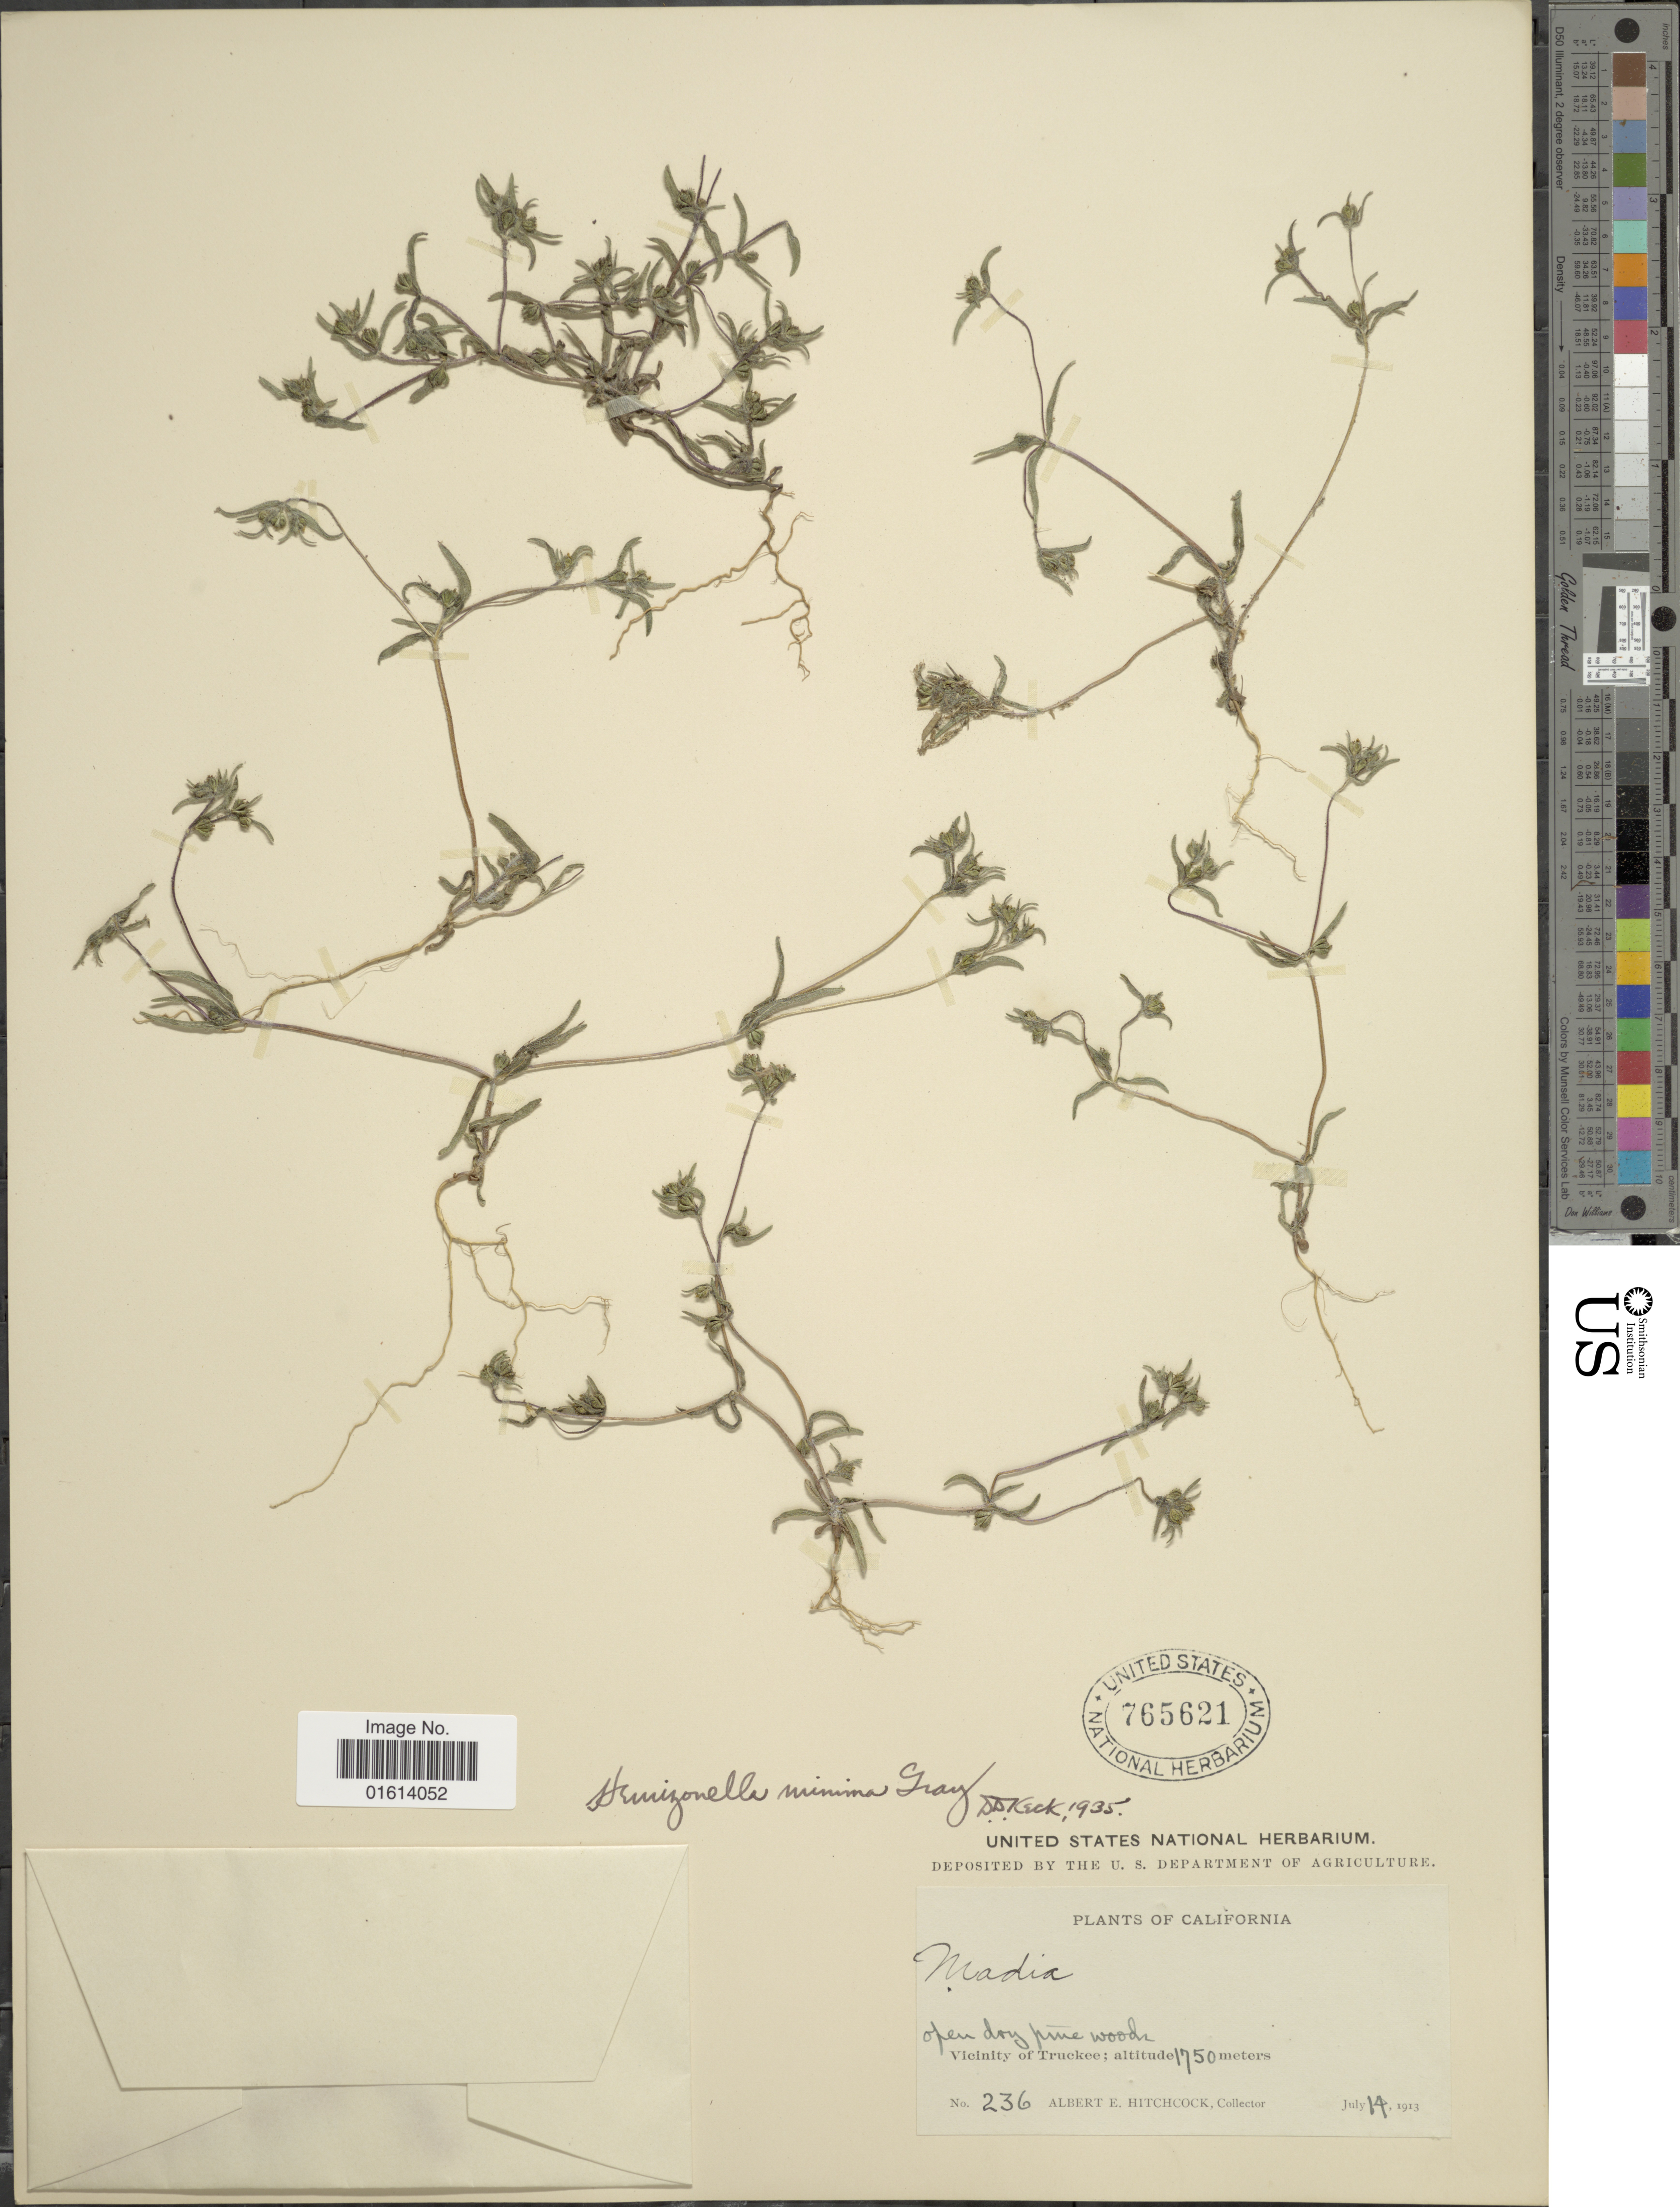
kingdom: Plantae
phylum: Tracheophyta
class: Magnoliopsida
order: Asterales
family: Asteraceae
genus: Hemizonella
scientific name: Hemizonella minima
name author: (A. Gray) A. Gray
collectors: A. Hitchcock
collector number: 236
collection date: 1913-07-14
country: United States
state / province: California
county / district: Nevada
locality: Vicinity of Truckee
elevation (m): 1750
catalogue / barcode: US 765621